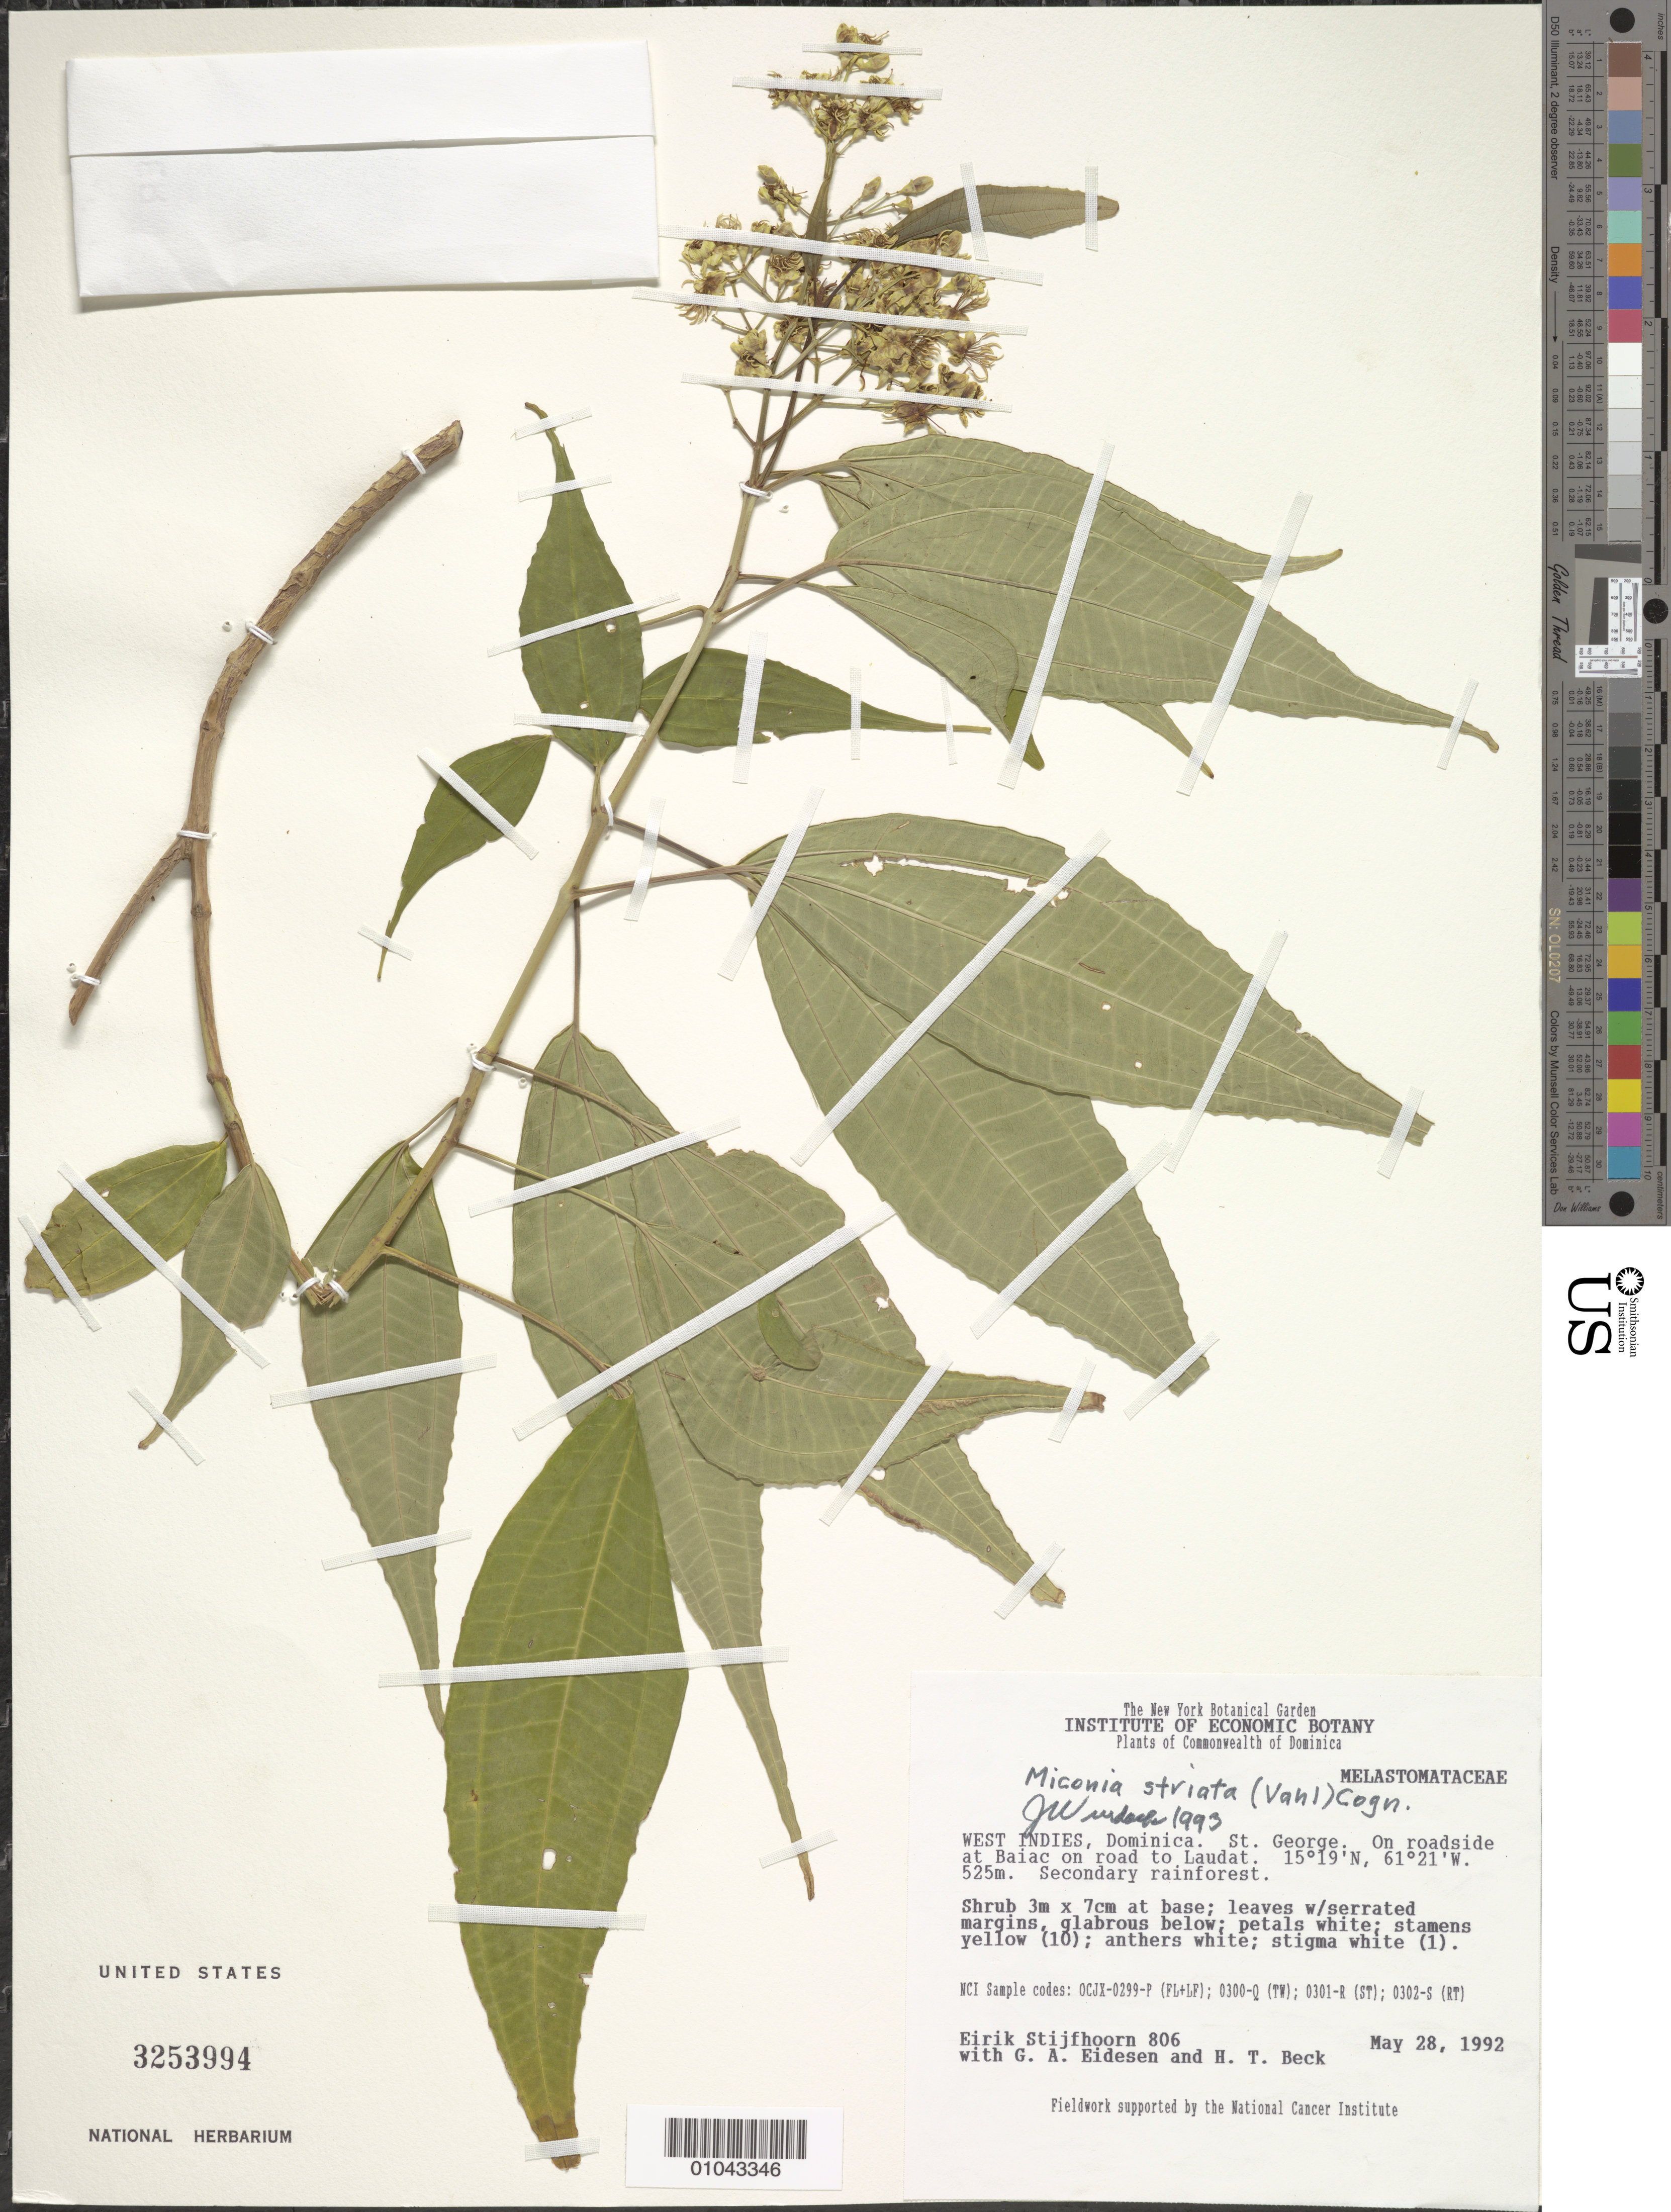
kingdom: Plantae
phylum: Tracheophyta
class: Magnoliopsida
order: Myrtales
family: Melastomataceae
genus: Miconia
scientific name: Miconia striata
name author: (Vahl) Cogn.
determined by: Wurdack, John J., (US), US (UNITED STATES)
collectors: E. Stijfhoorn, G. Eidesen & H. T. Beck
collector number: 806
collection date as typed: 28 May 1992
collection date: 1992-05-28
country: Dominica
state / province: St. George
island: Dominica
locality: Baiac, on road to Laudat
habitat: On roadside. Secondary rainforest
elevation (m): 525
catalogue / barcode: US 3253994